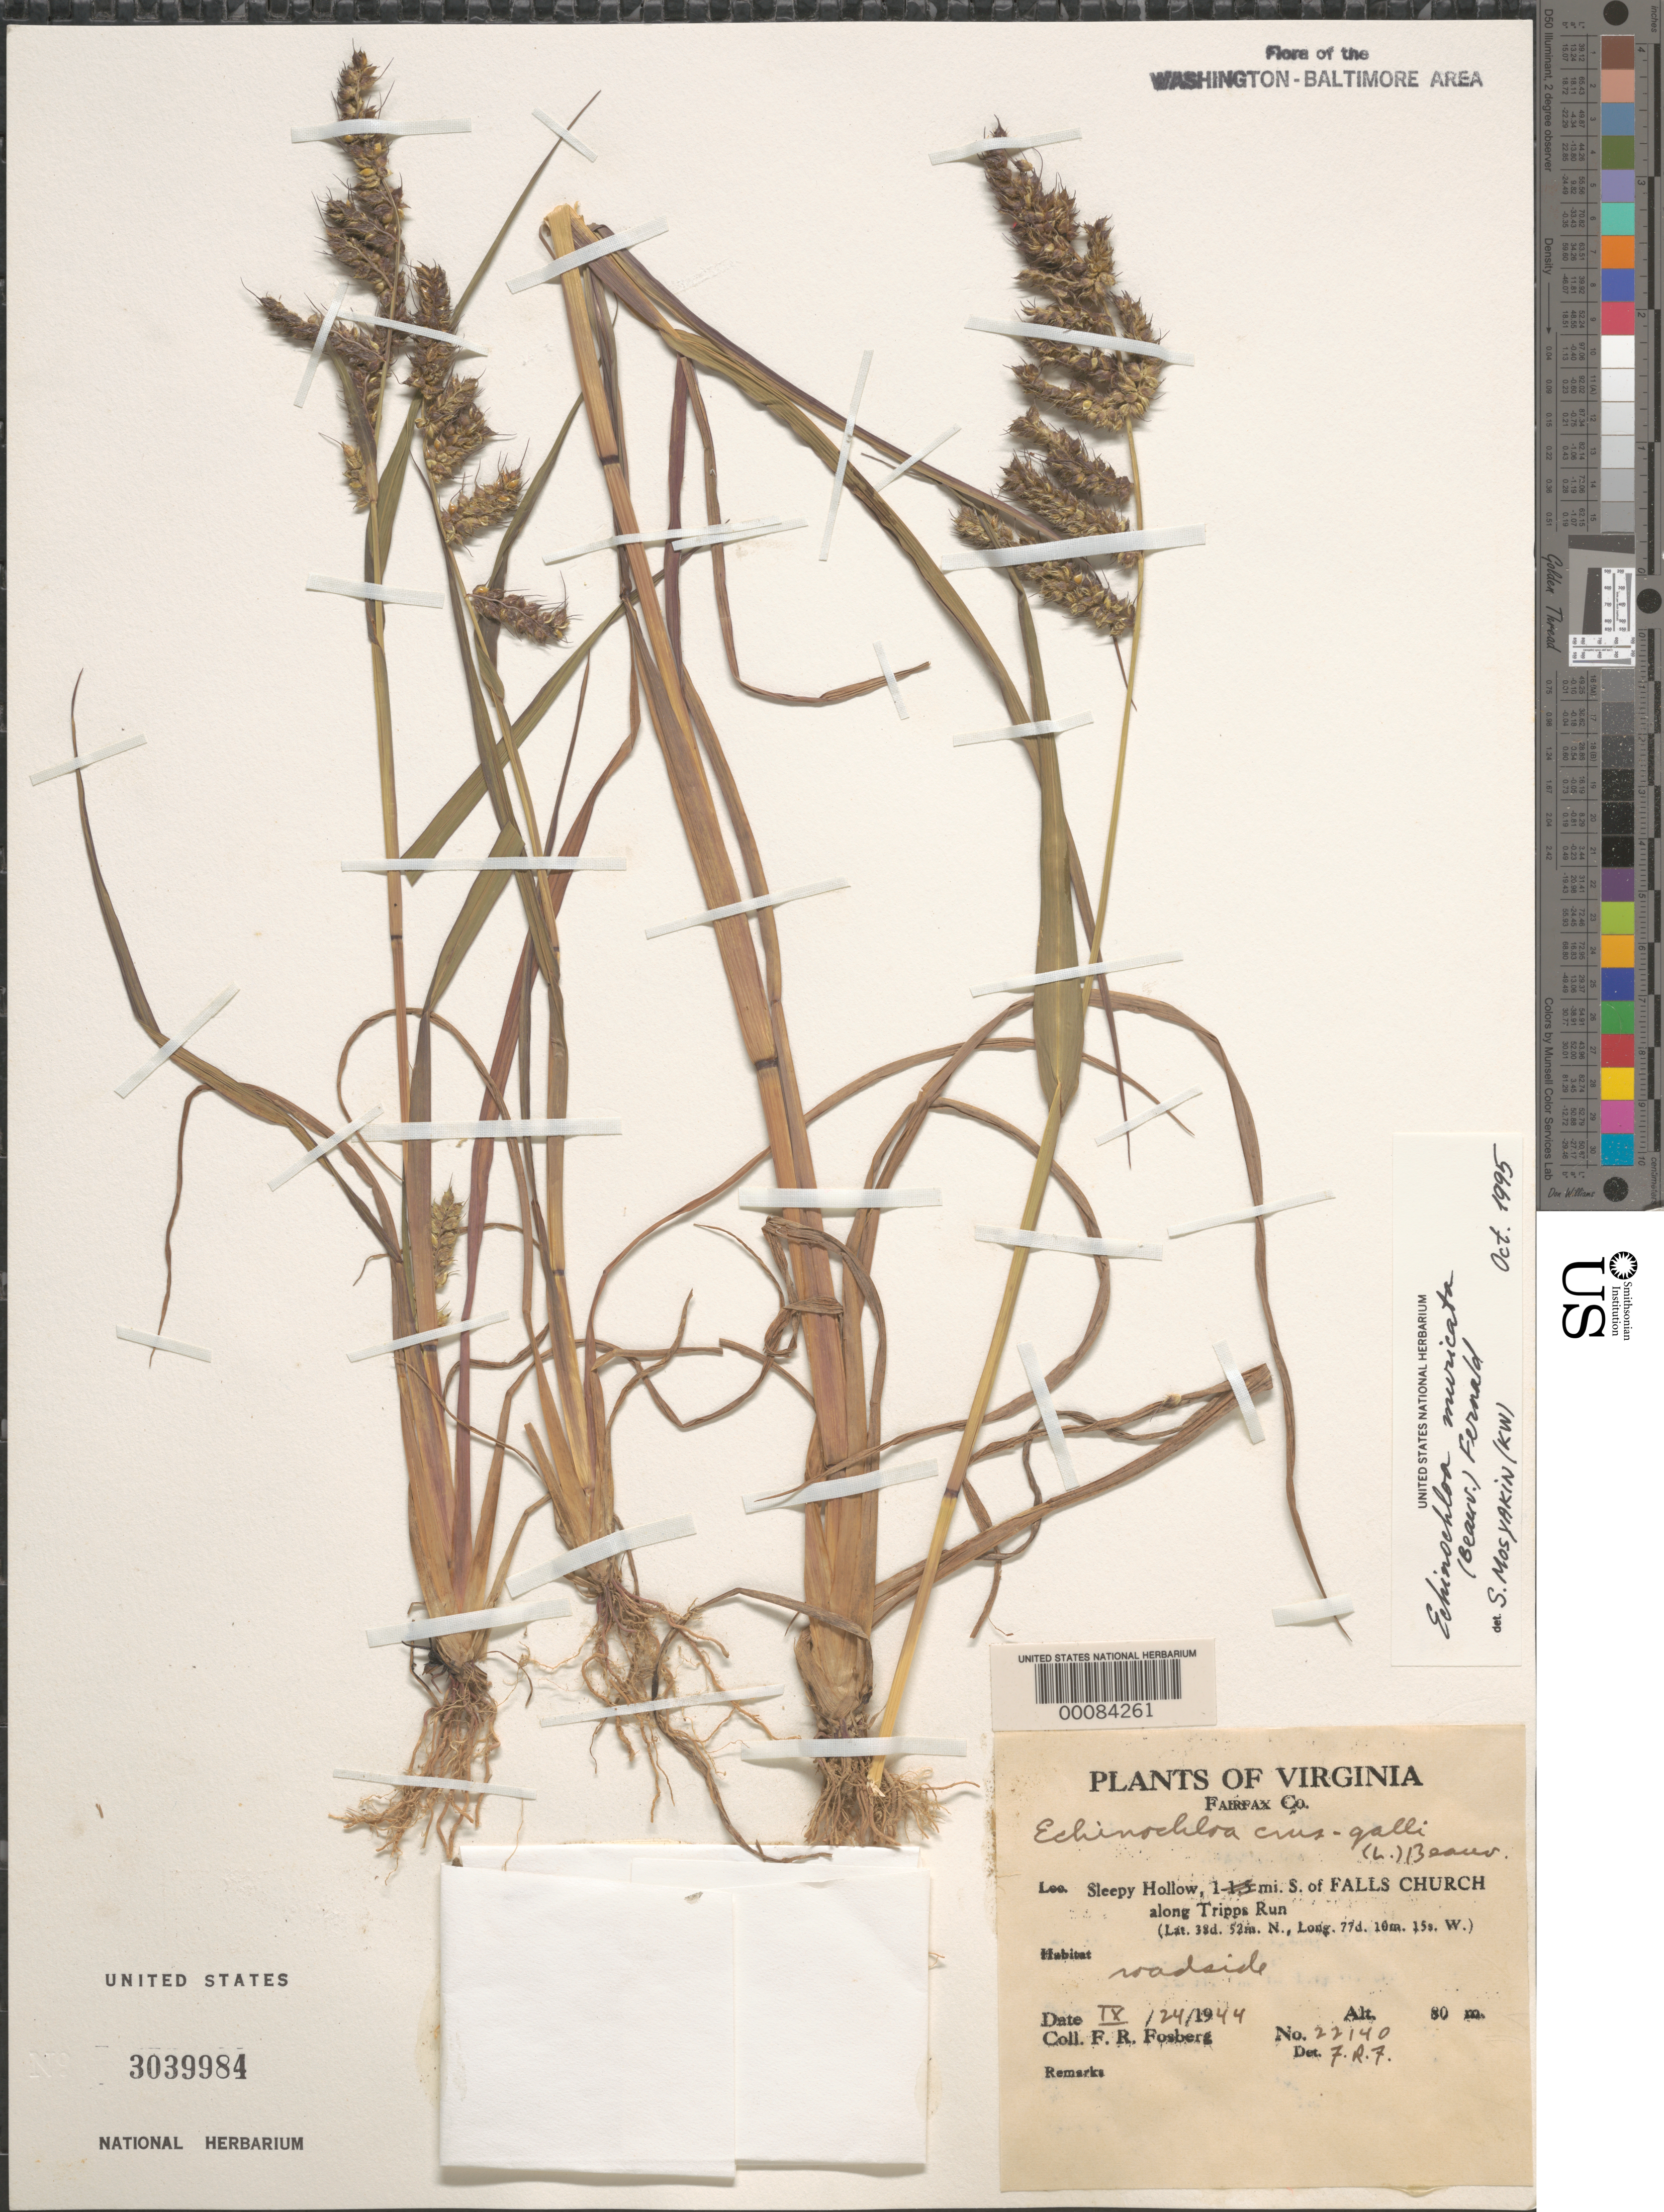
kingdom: Plantae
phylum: Tracheophyta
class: Liliopsida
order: Poales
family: Poaceae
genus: Echinochloa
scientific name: Echinochloa muricata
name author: (P. Beauv.) Fernald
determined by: Fosberg, F. R.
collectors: F. R. Fosberg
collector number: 22140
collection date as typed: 24 Sep 1944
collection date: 1944-09-24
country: United States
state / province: Virginia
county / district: Fairfax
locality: Sleepy Hollow, 1 Mile S of Falls Church along Tripps Run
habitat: Roadside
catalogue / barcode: US 3039984